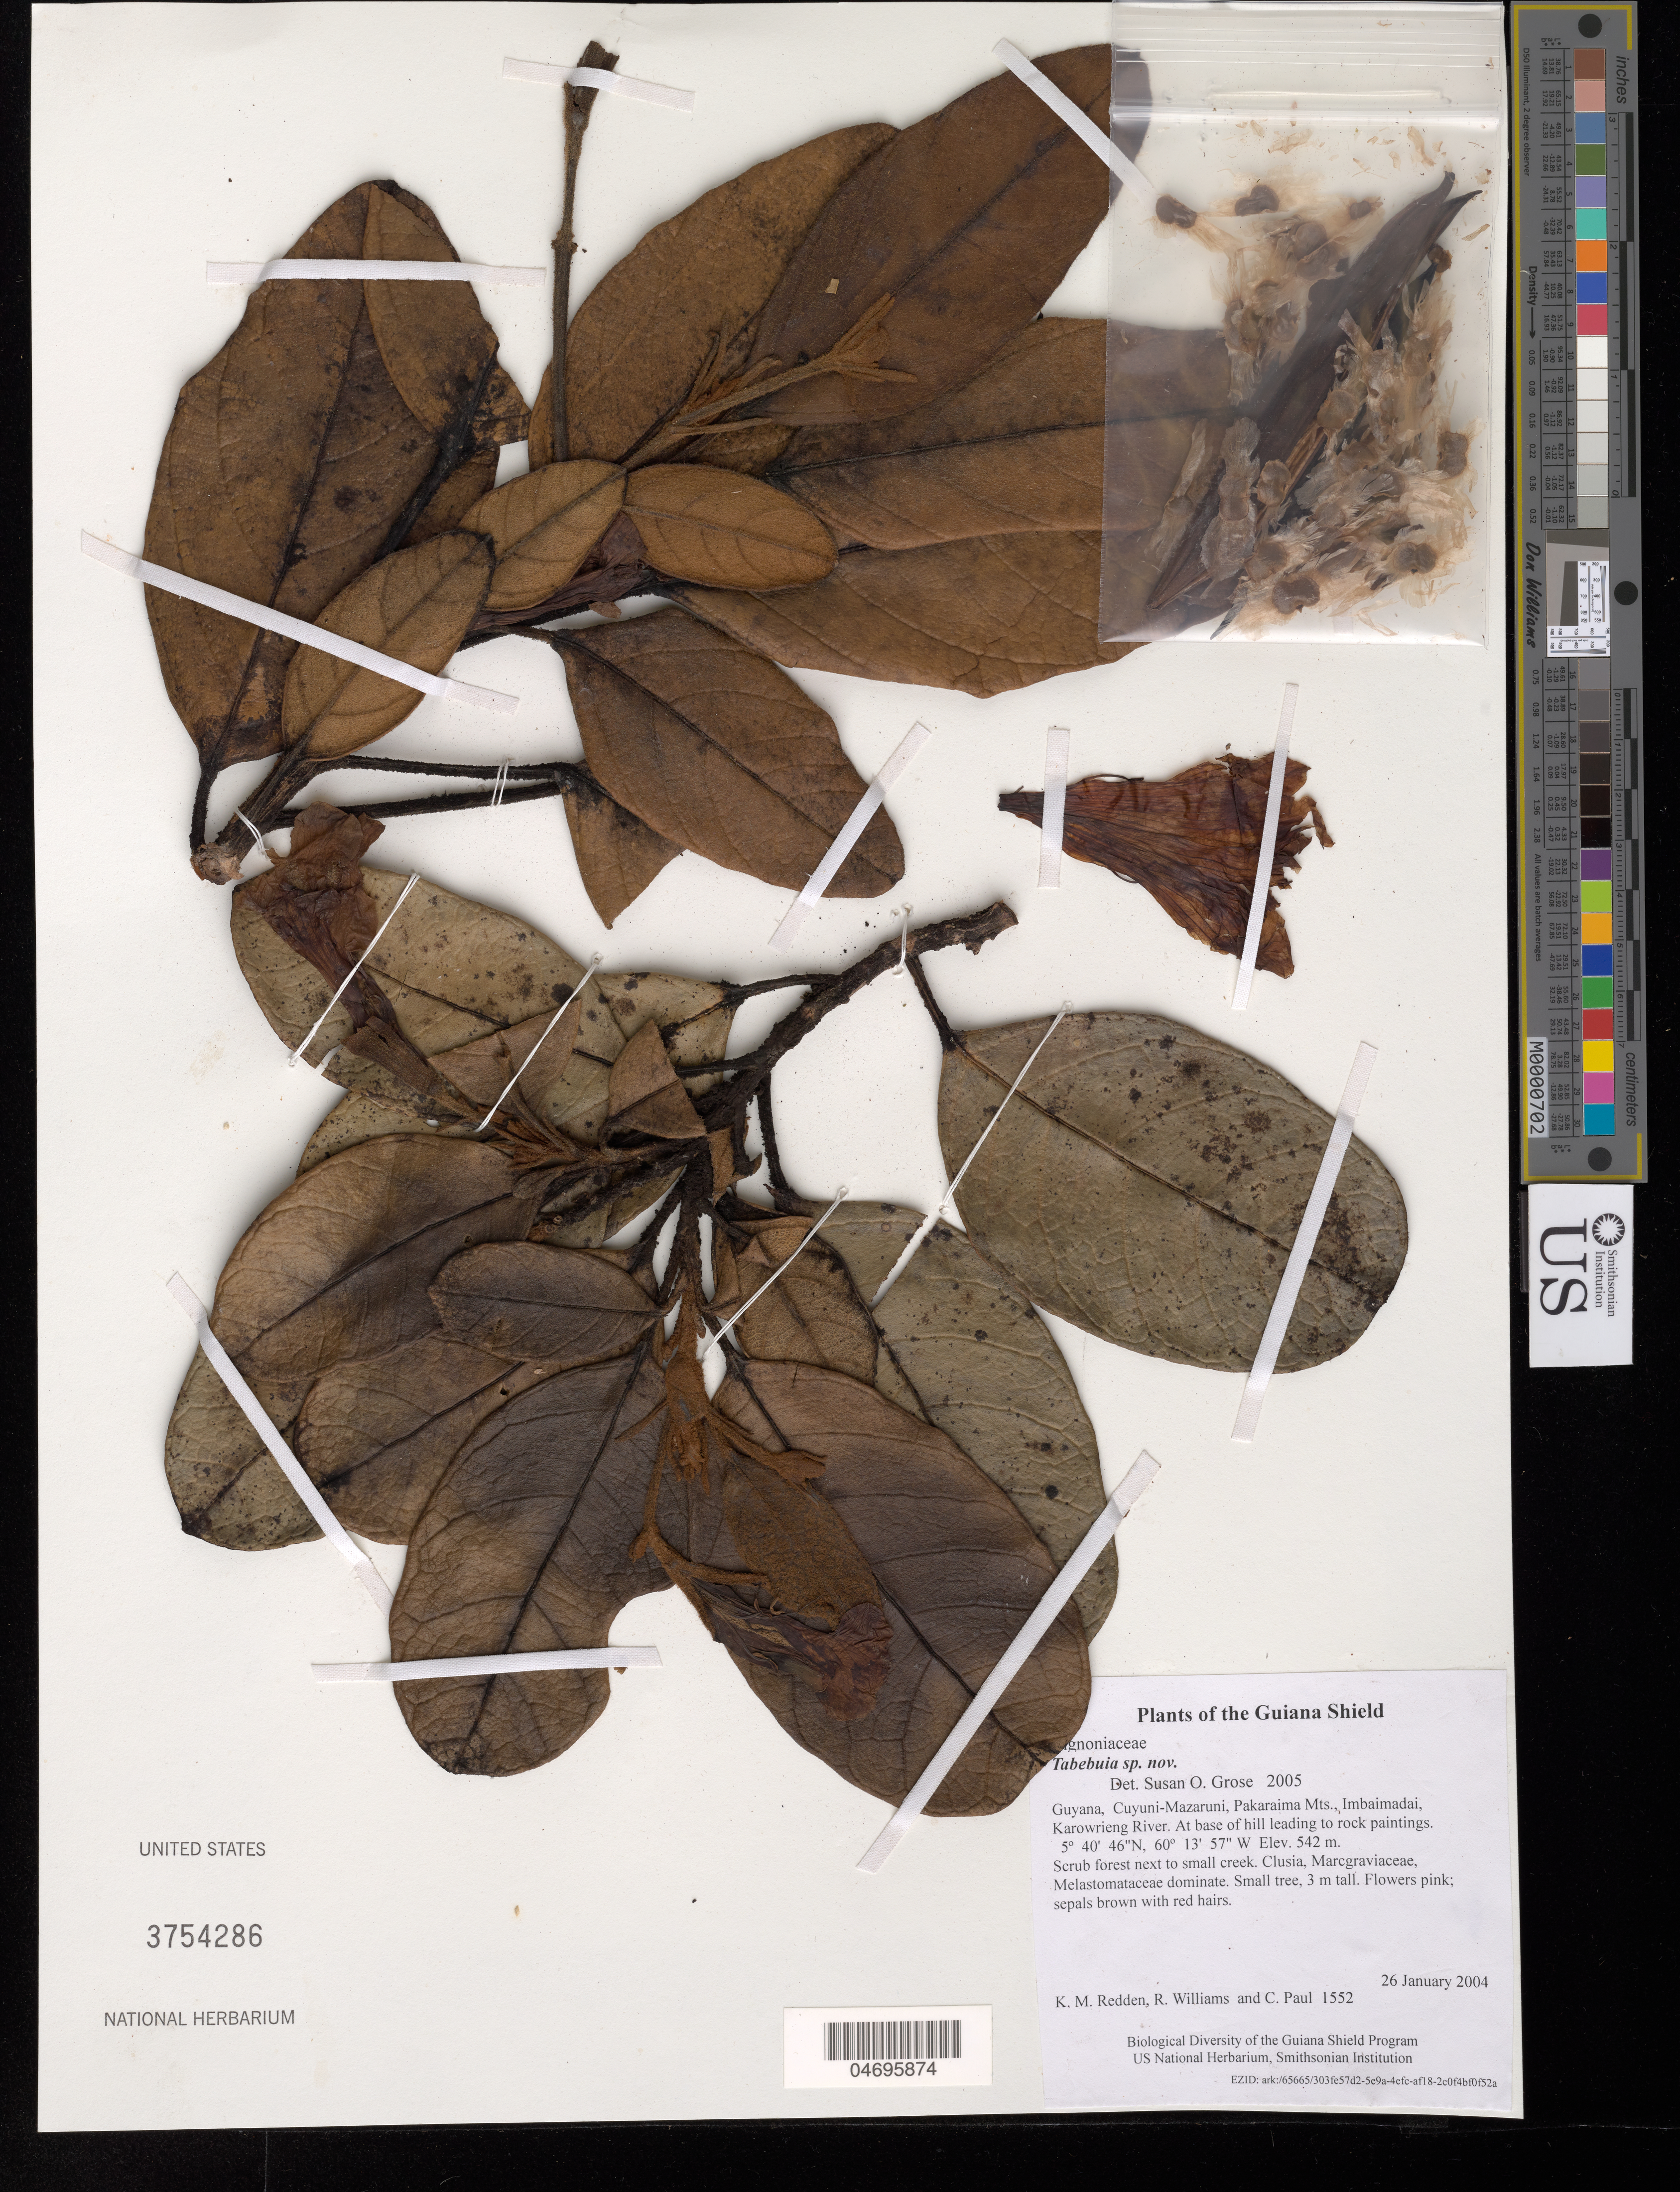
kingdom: Plantae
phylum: Tracheophyta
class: Magnoliopsida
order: Lamiales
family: Bignoniaceae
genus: Tabebuia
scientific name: Tabebuia sp. nov.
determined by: Grose, S. O.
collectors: K. M. Redden, R. Williams & C. Paul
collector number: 1552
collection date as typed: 26 January 2004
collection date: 2004-01-26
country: Guyana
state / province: Cuyuni-Mazaruni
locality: Pakaraima Mts., Imbaimadai, Karowrieng River. At base of hill leading to rock paintings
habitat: Scrub forest next to small creek. Clusia, Marcgraviaceae, Melastomataceae dominate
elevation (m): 542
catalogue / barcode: US 3754286